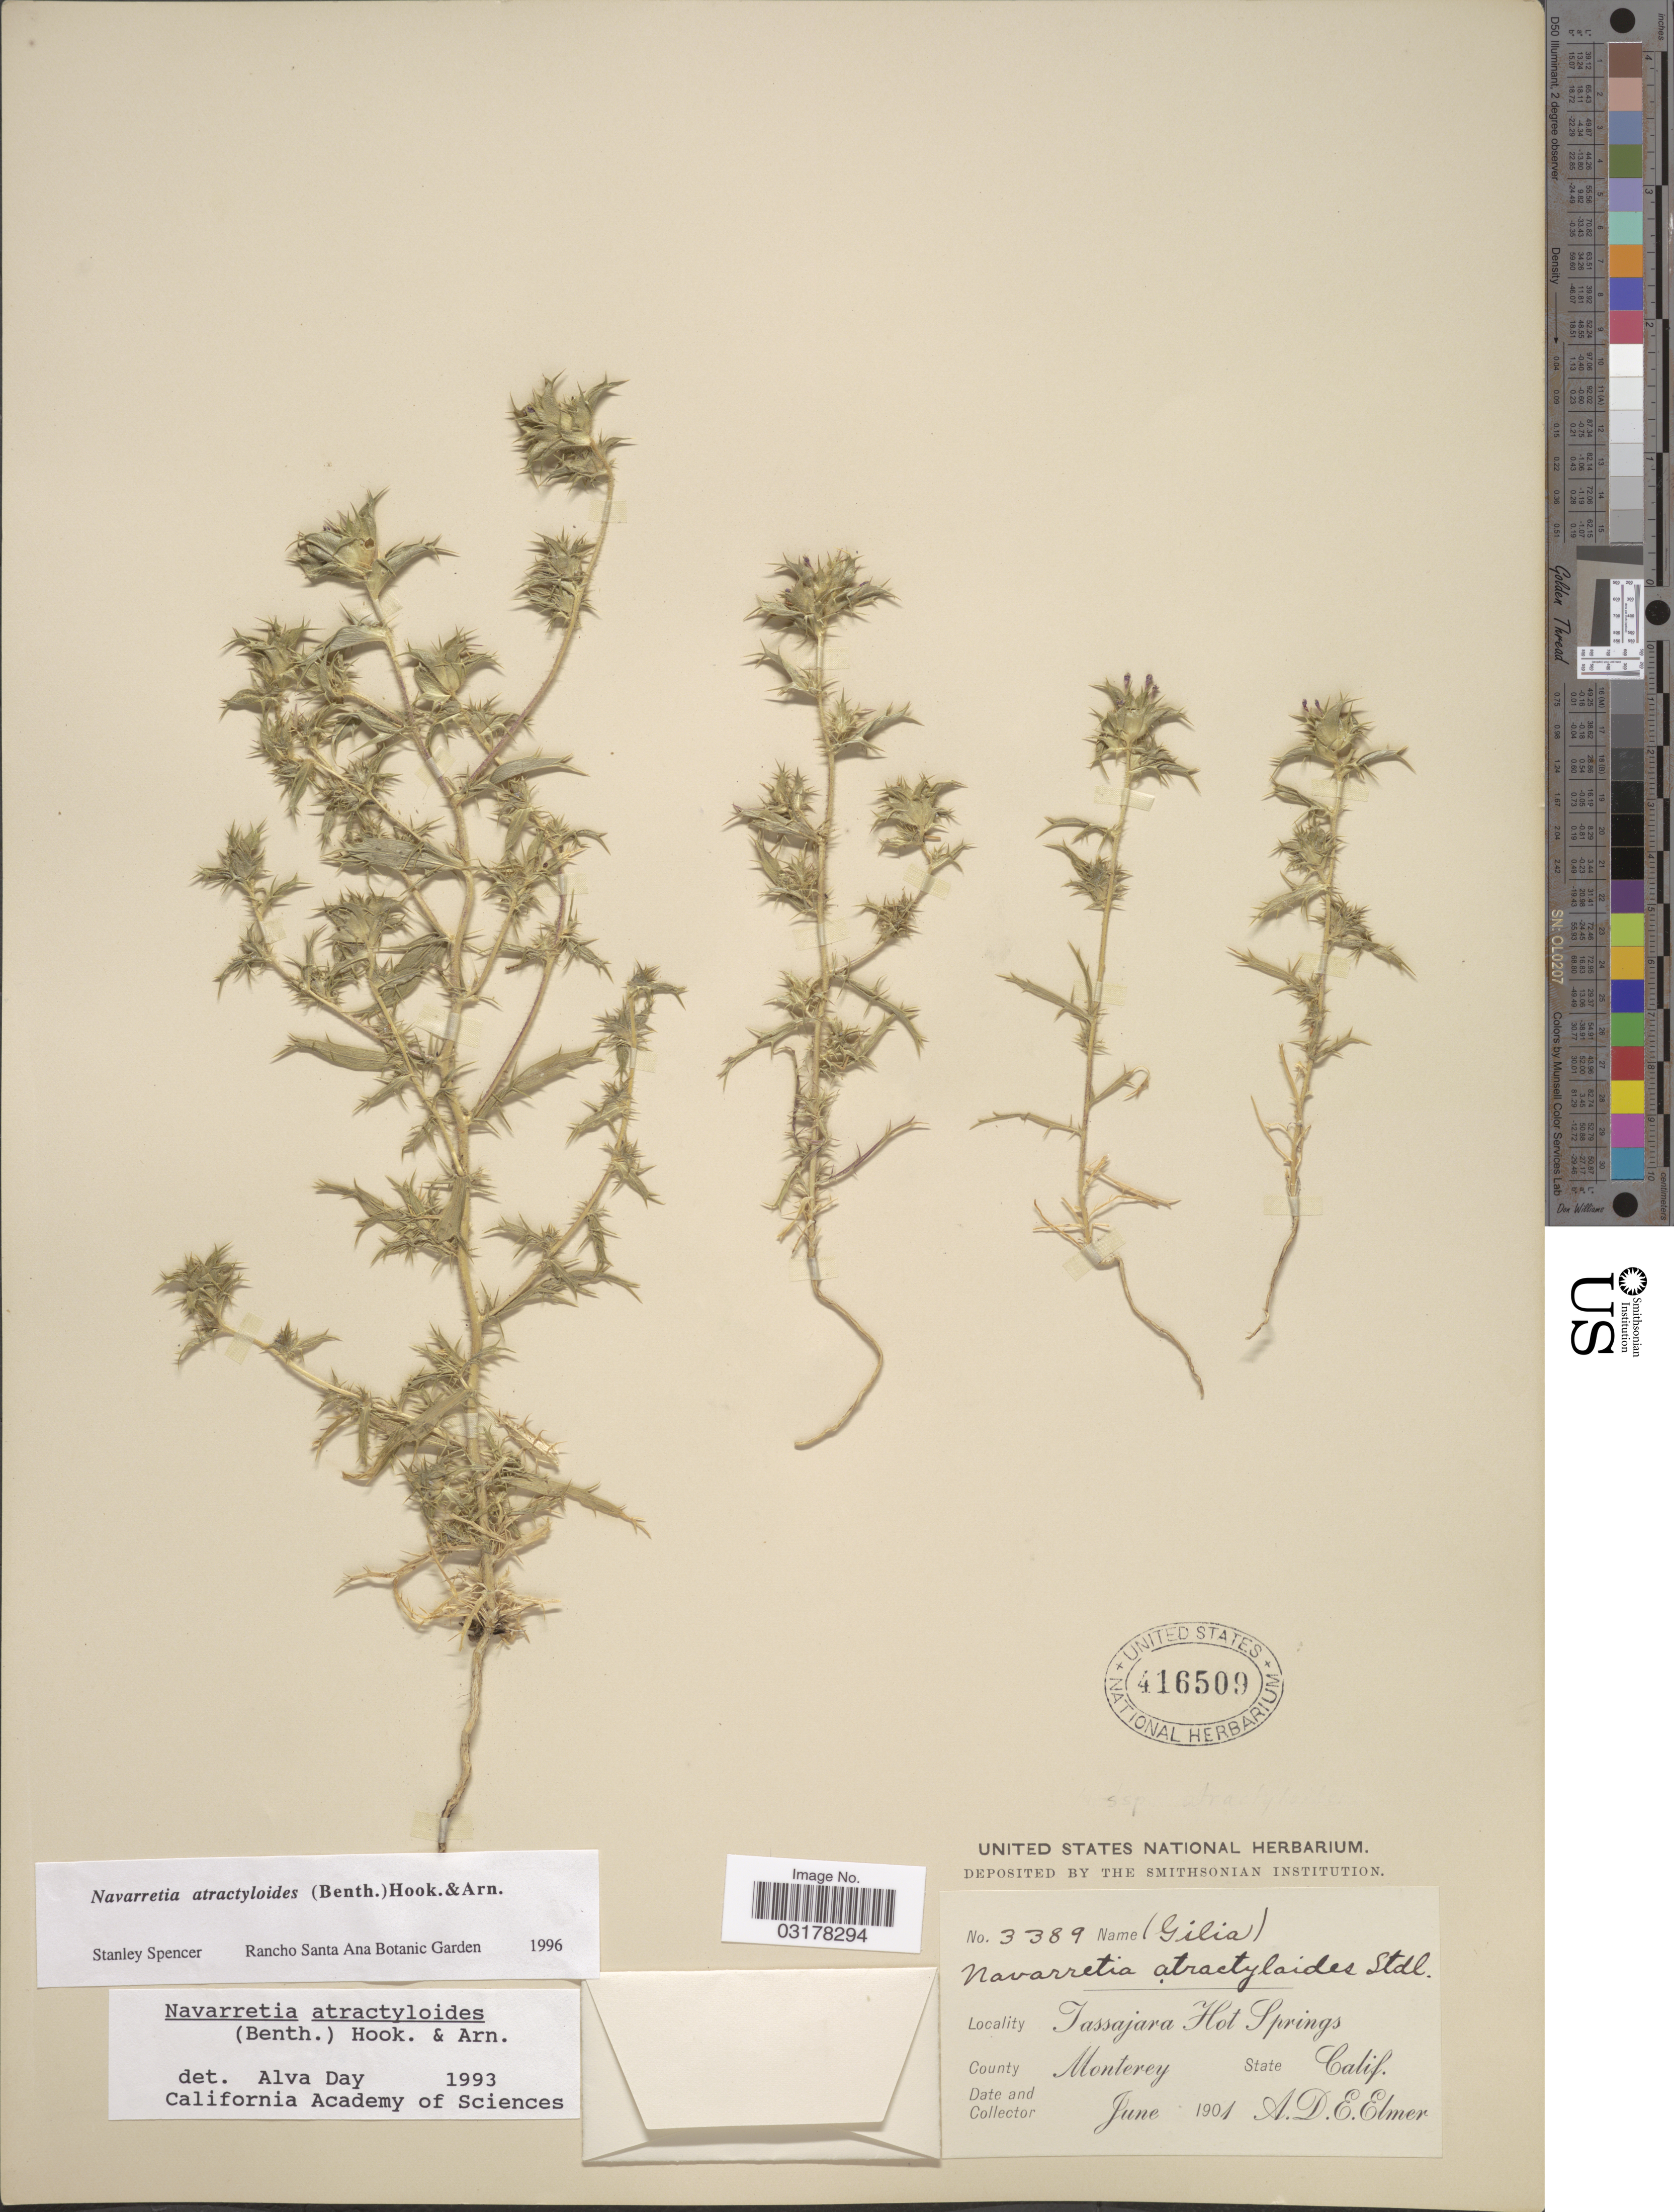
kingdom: Plantae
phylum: Tracheophyta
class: Magnoliopsida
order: Ericales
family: Polemoniaceae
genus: Navarretia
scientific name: Navarretia atractyloides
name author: (Benth.) Hook. & Arn.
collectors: A. D. E. Elmer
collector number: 3389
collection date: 1901-06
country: United States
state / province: California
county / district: Monterey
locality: Tassajara Hot Springs. County Monterey.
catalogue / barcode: US 416509